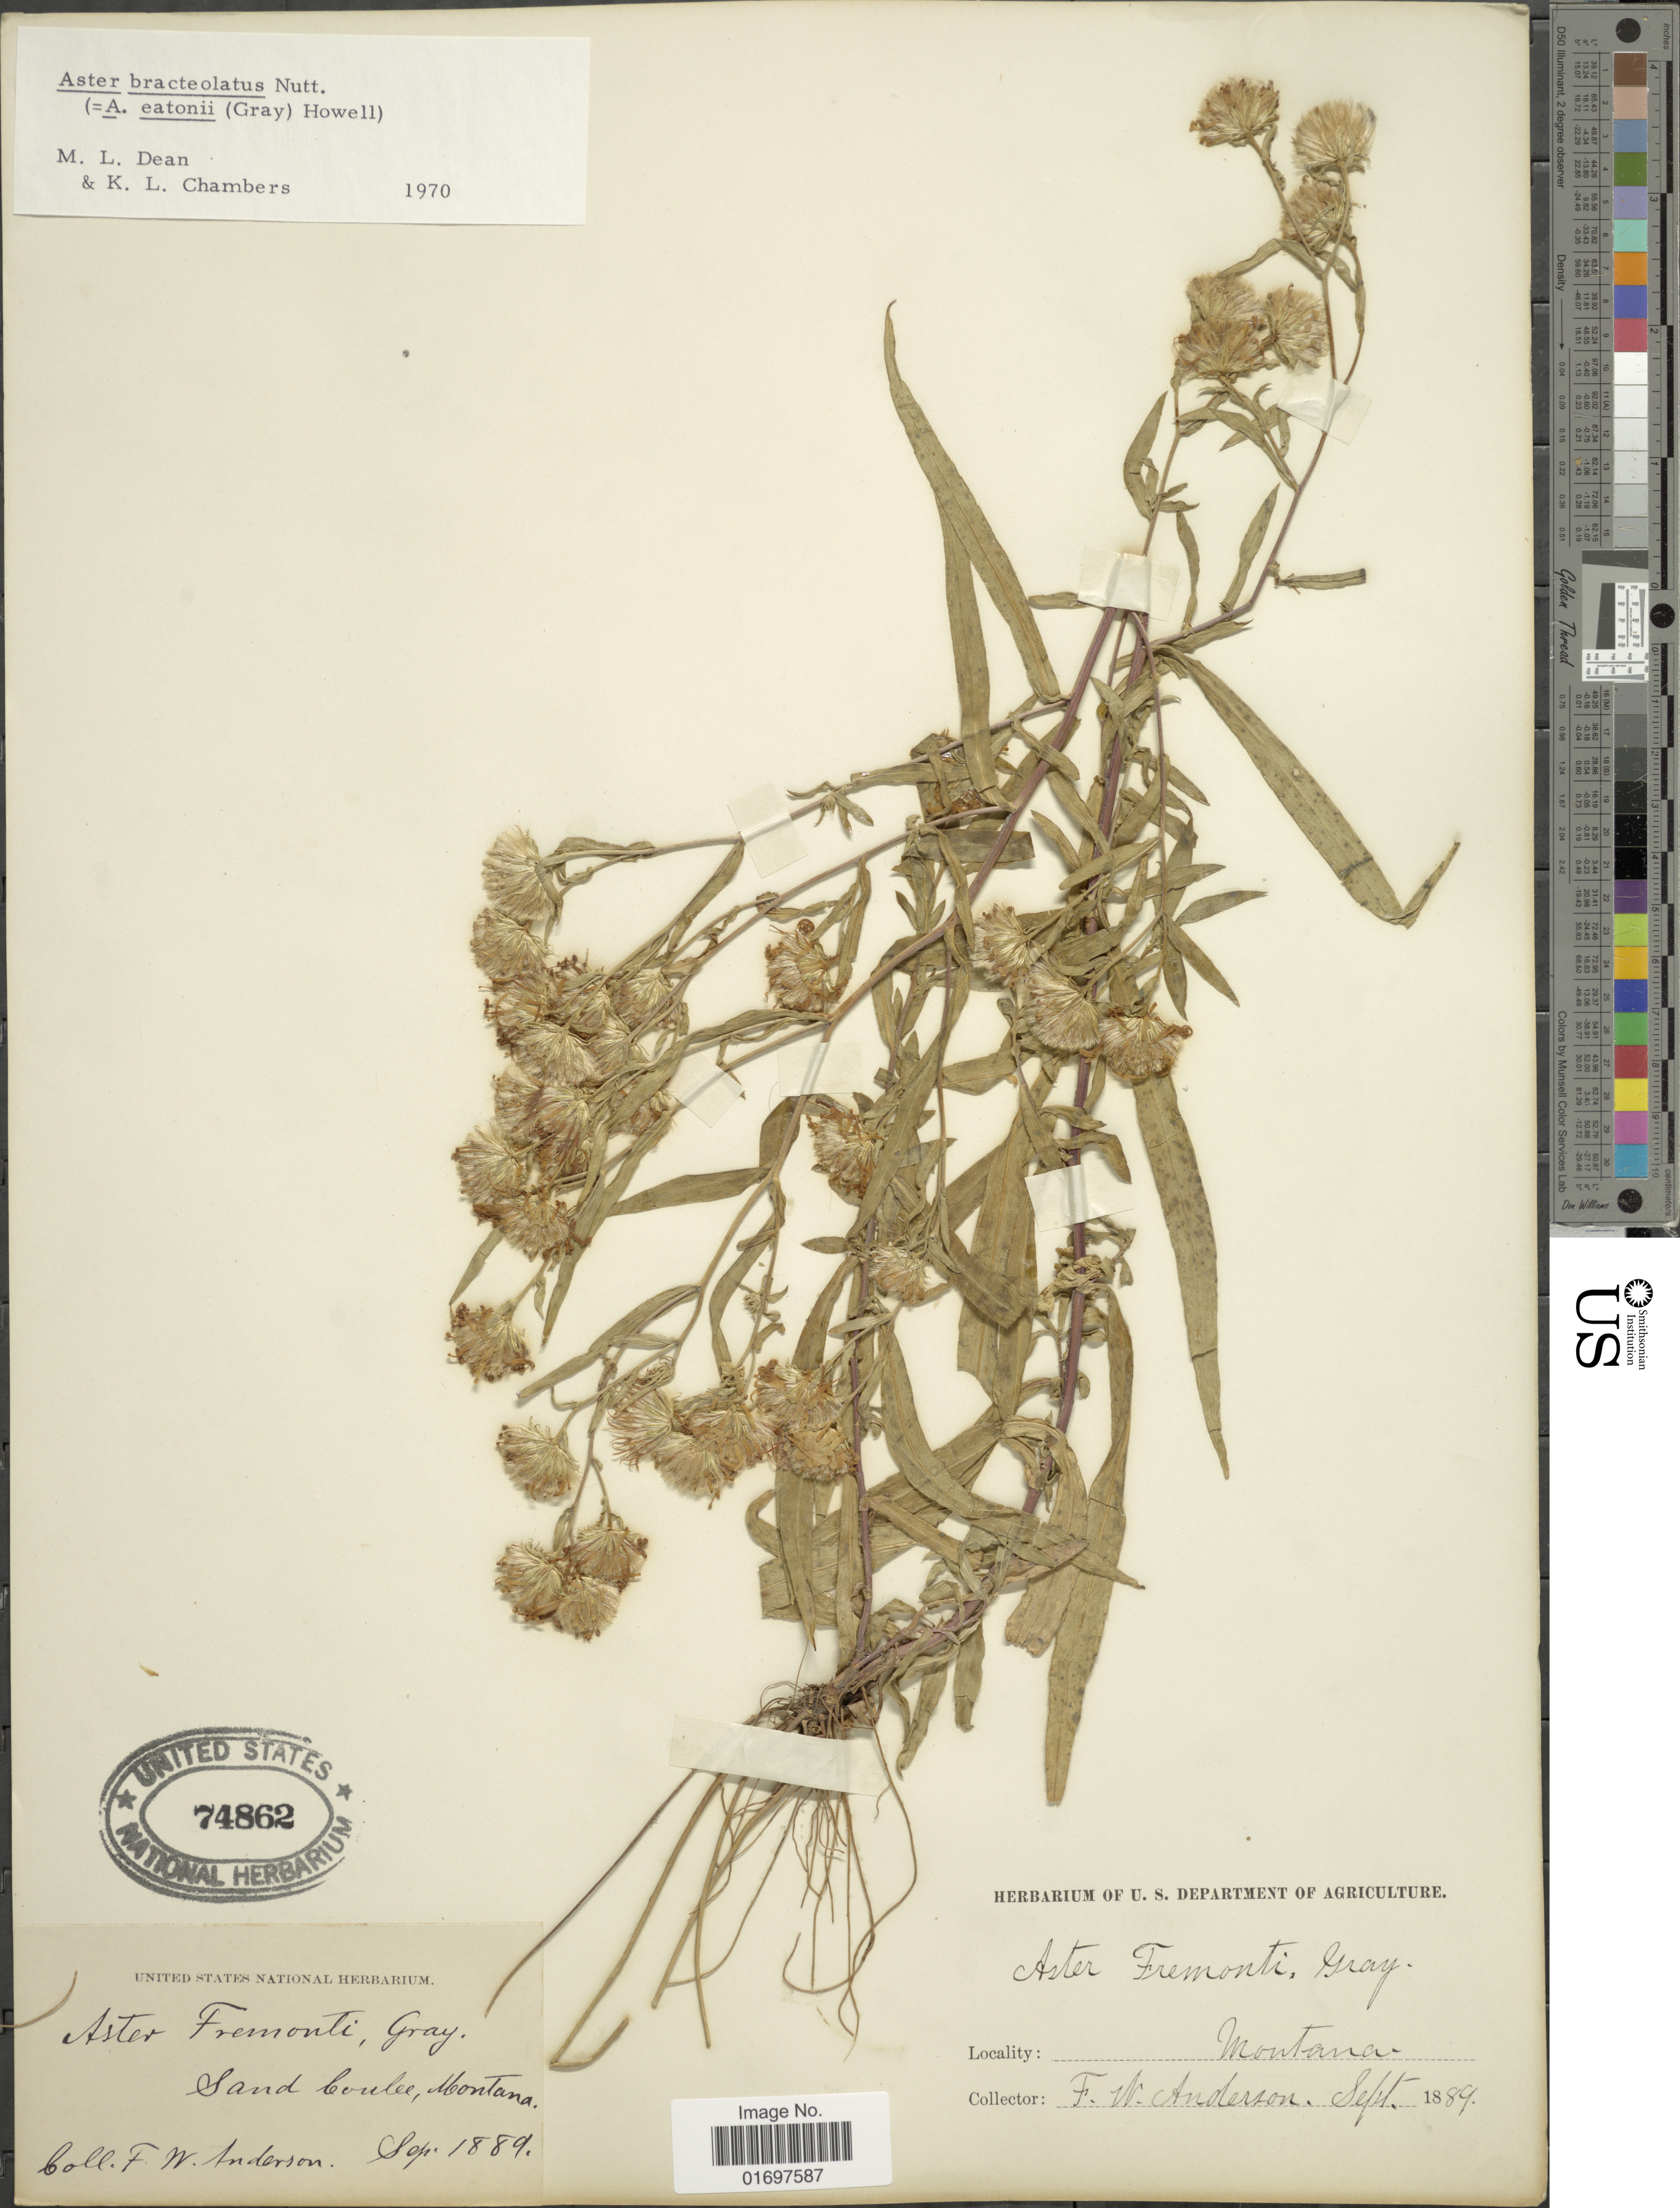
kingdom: Plantae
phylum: Tracheophyta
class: Magnoliopsida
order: Asterales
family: Asteraceae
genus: Symphyotrichum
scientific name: Symphyotrichum bracteolatum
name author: (Nutt.) G.L. Nesom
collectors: F. W. Anderson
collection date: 1889-09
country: United States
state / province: Montana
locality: Sand Coulee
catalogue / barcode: US 74862